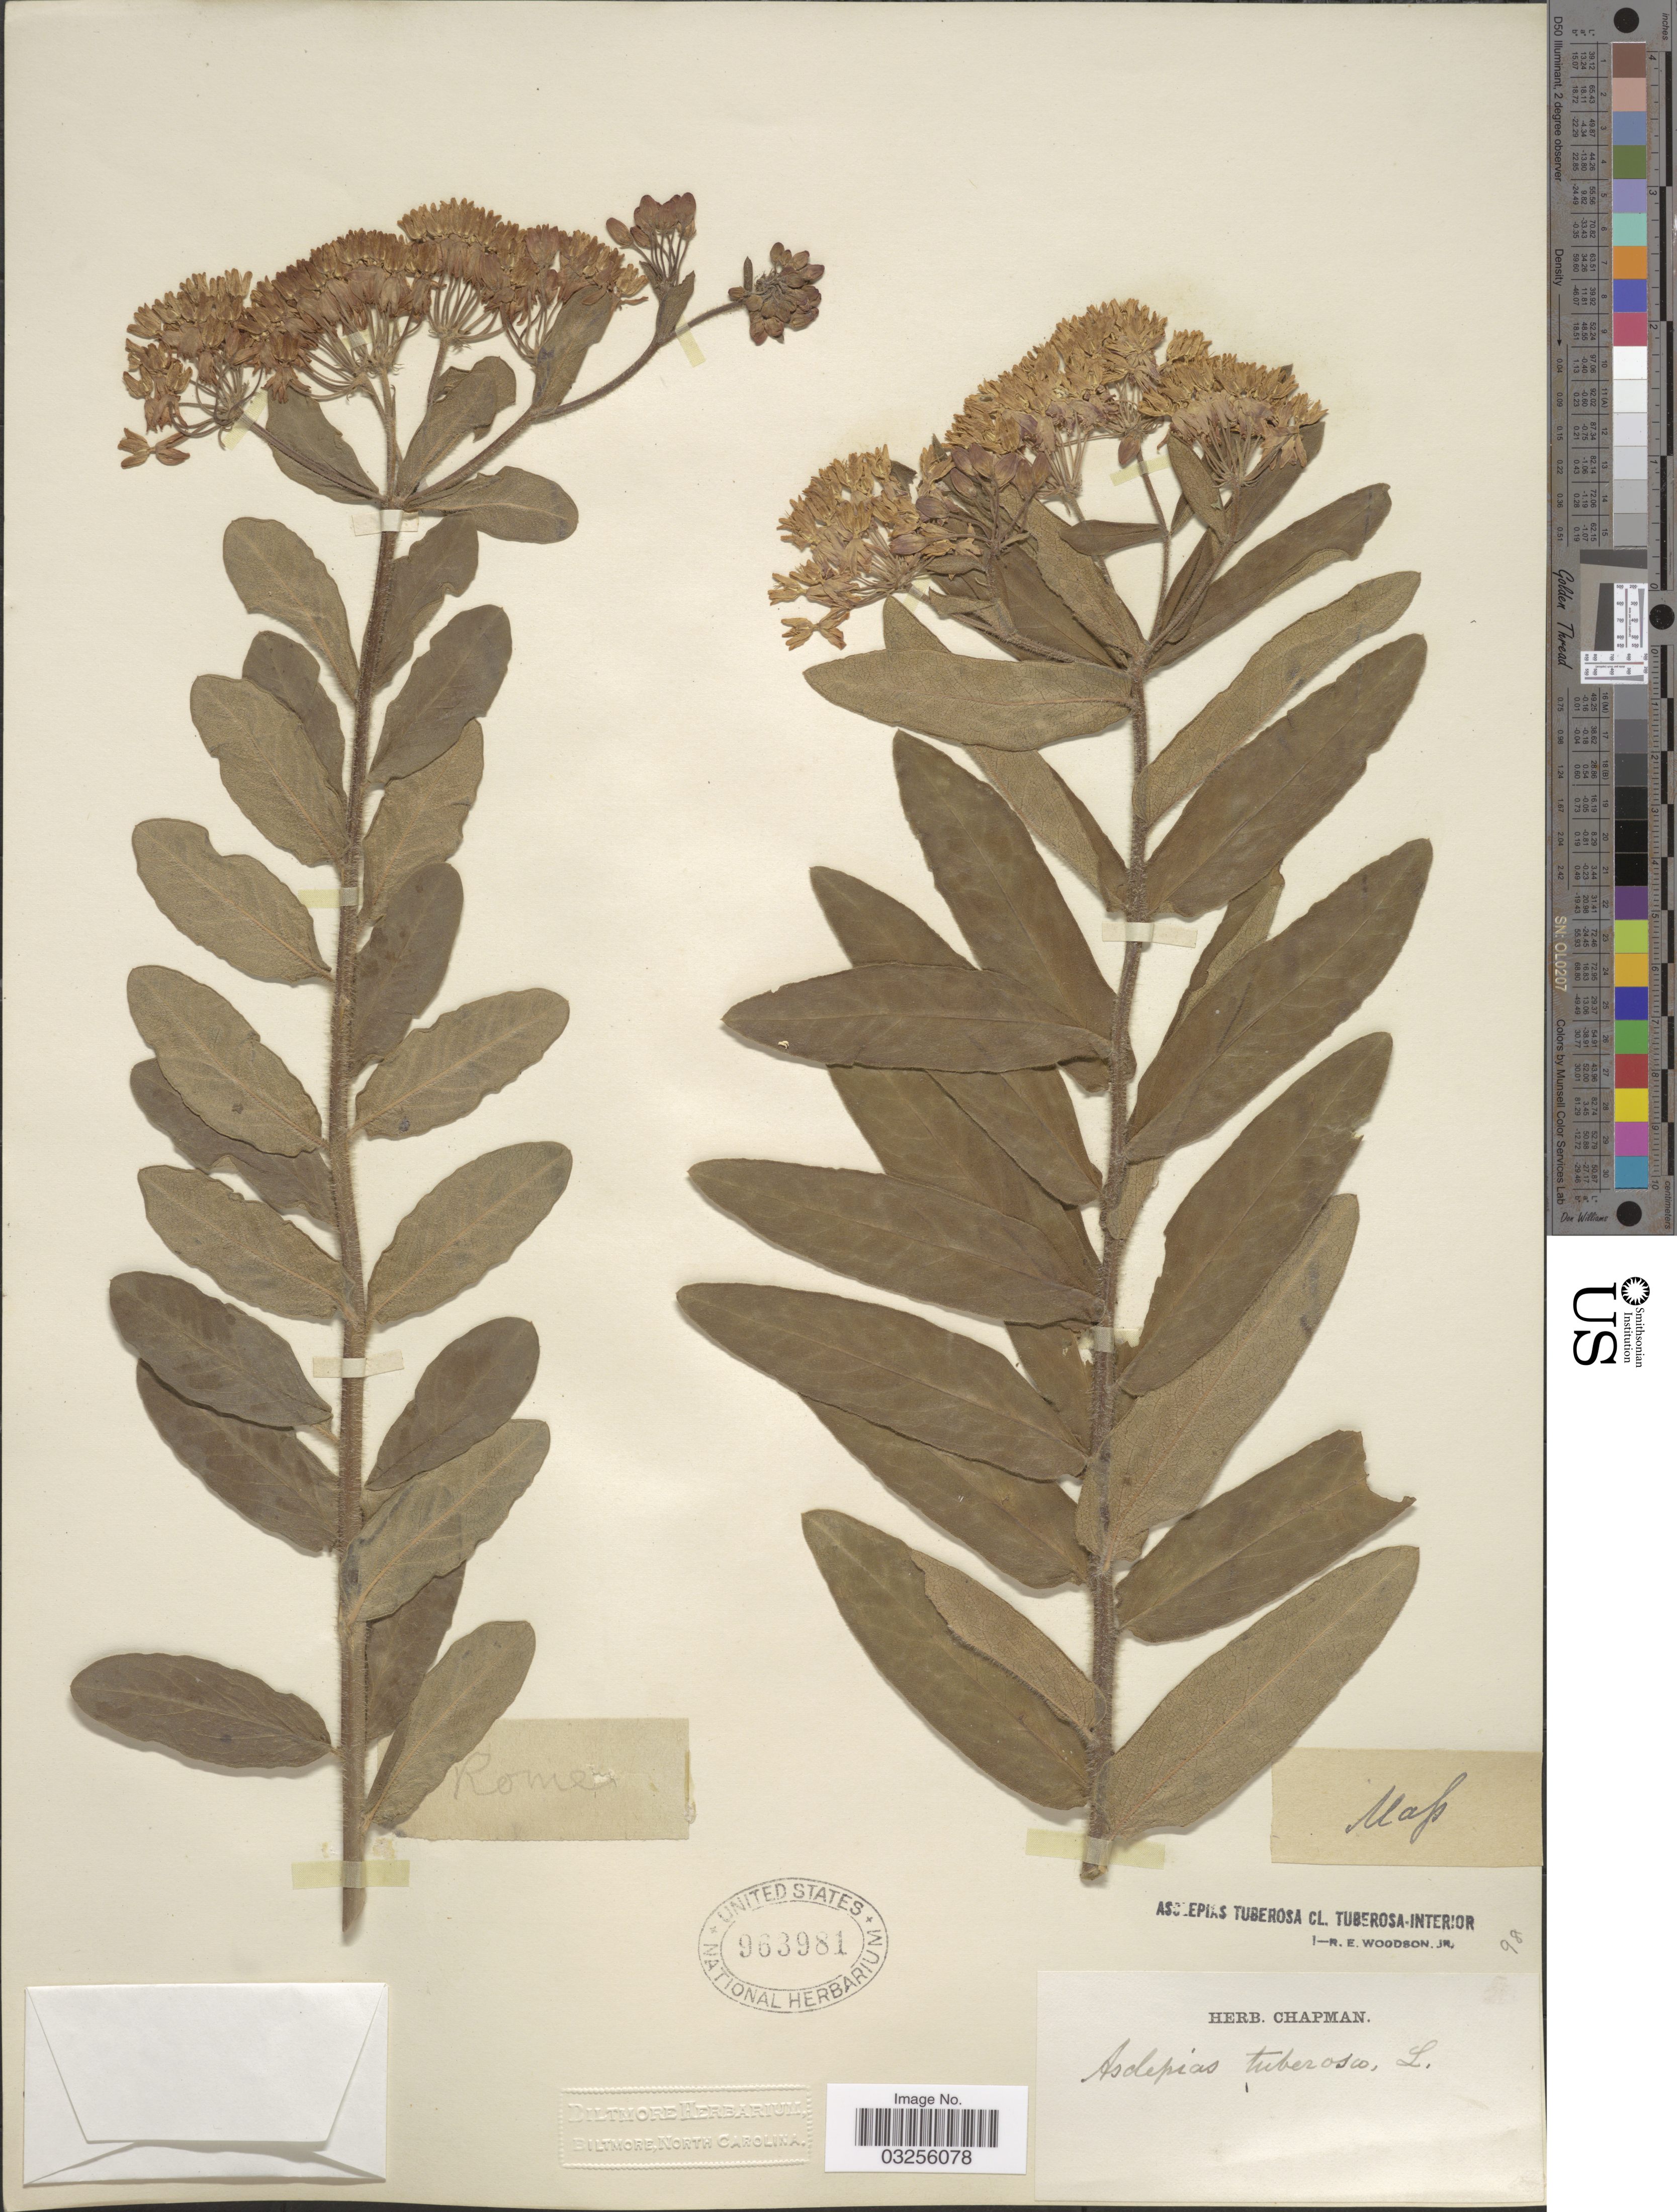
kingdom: Plantae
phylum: Tracheophyta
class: Magnoliopsida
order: Gentianales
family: Apocynaceae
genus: Asclepias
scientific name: Asclepias tuberosa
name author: L.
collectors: ex herb. Chapman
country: United States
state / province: Massachusetts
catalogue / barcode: US 963981